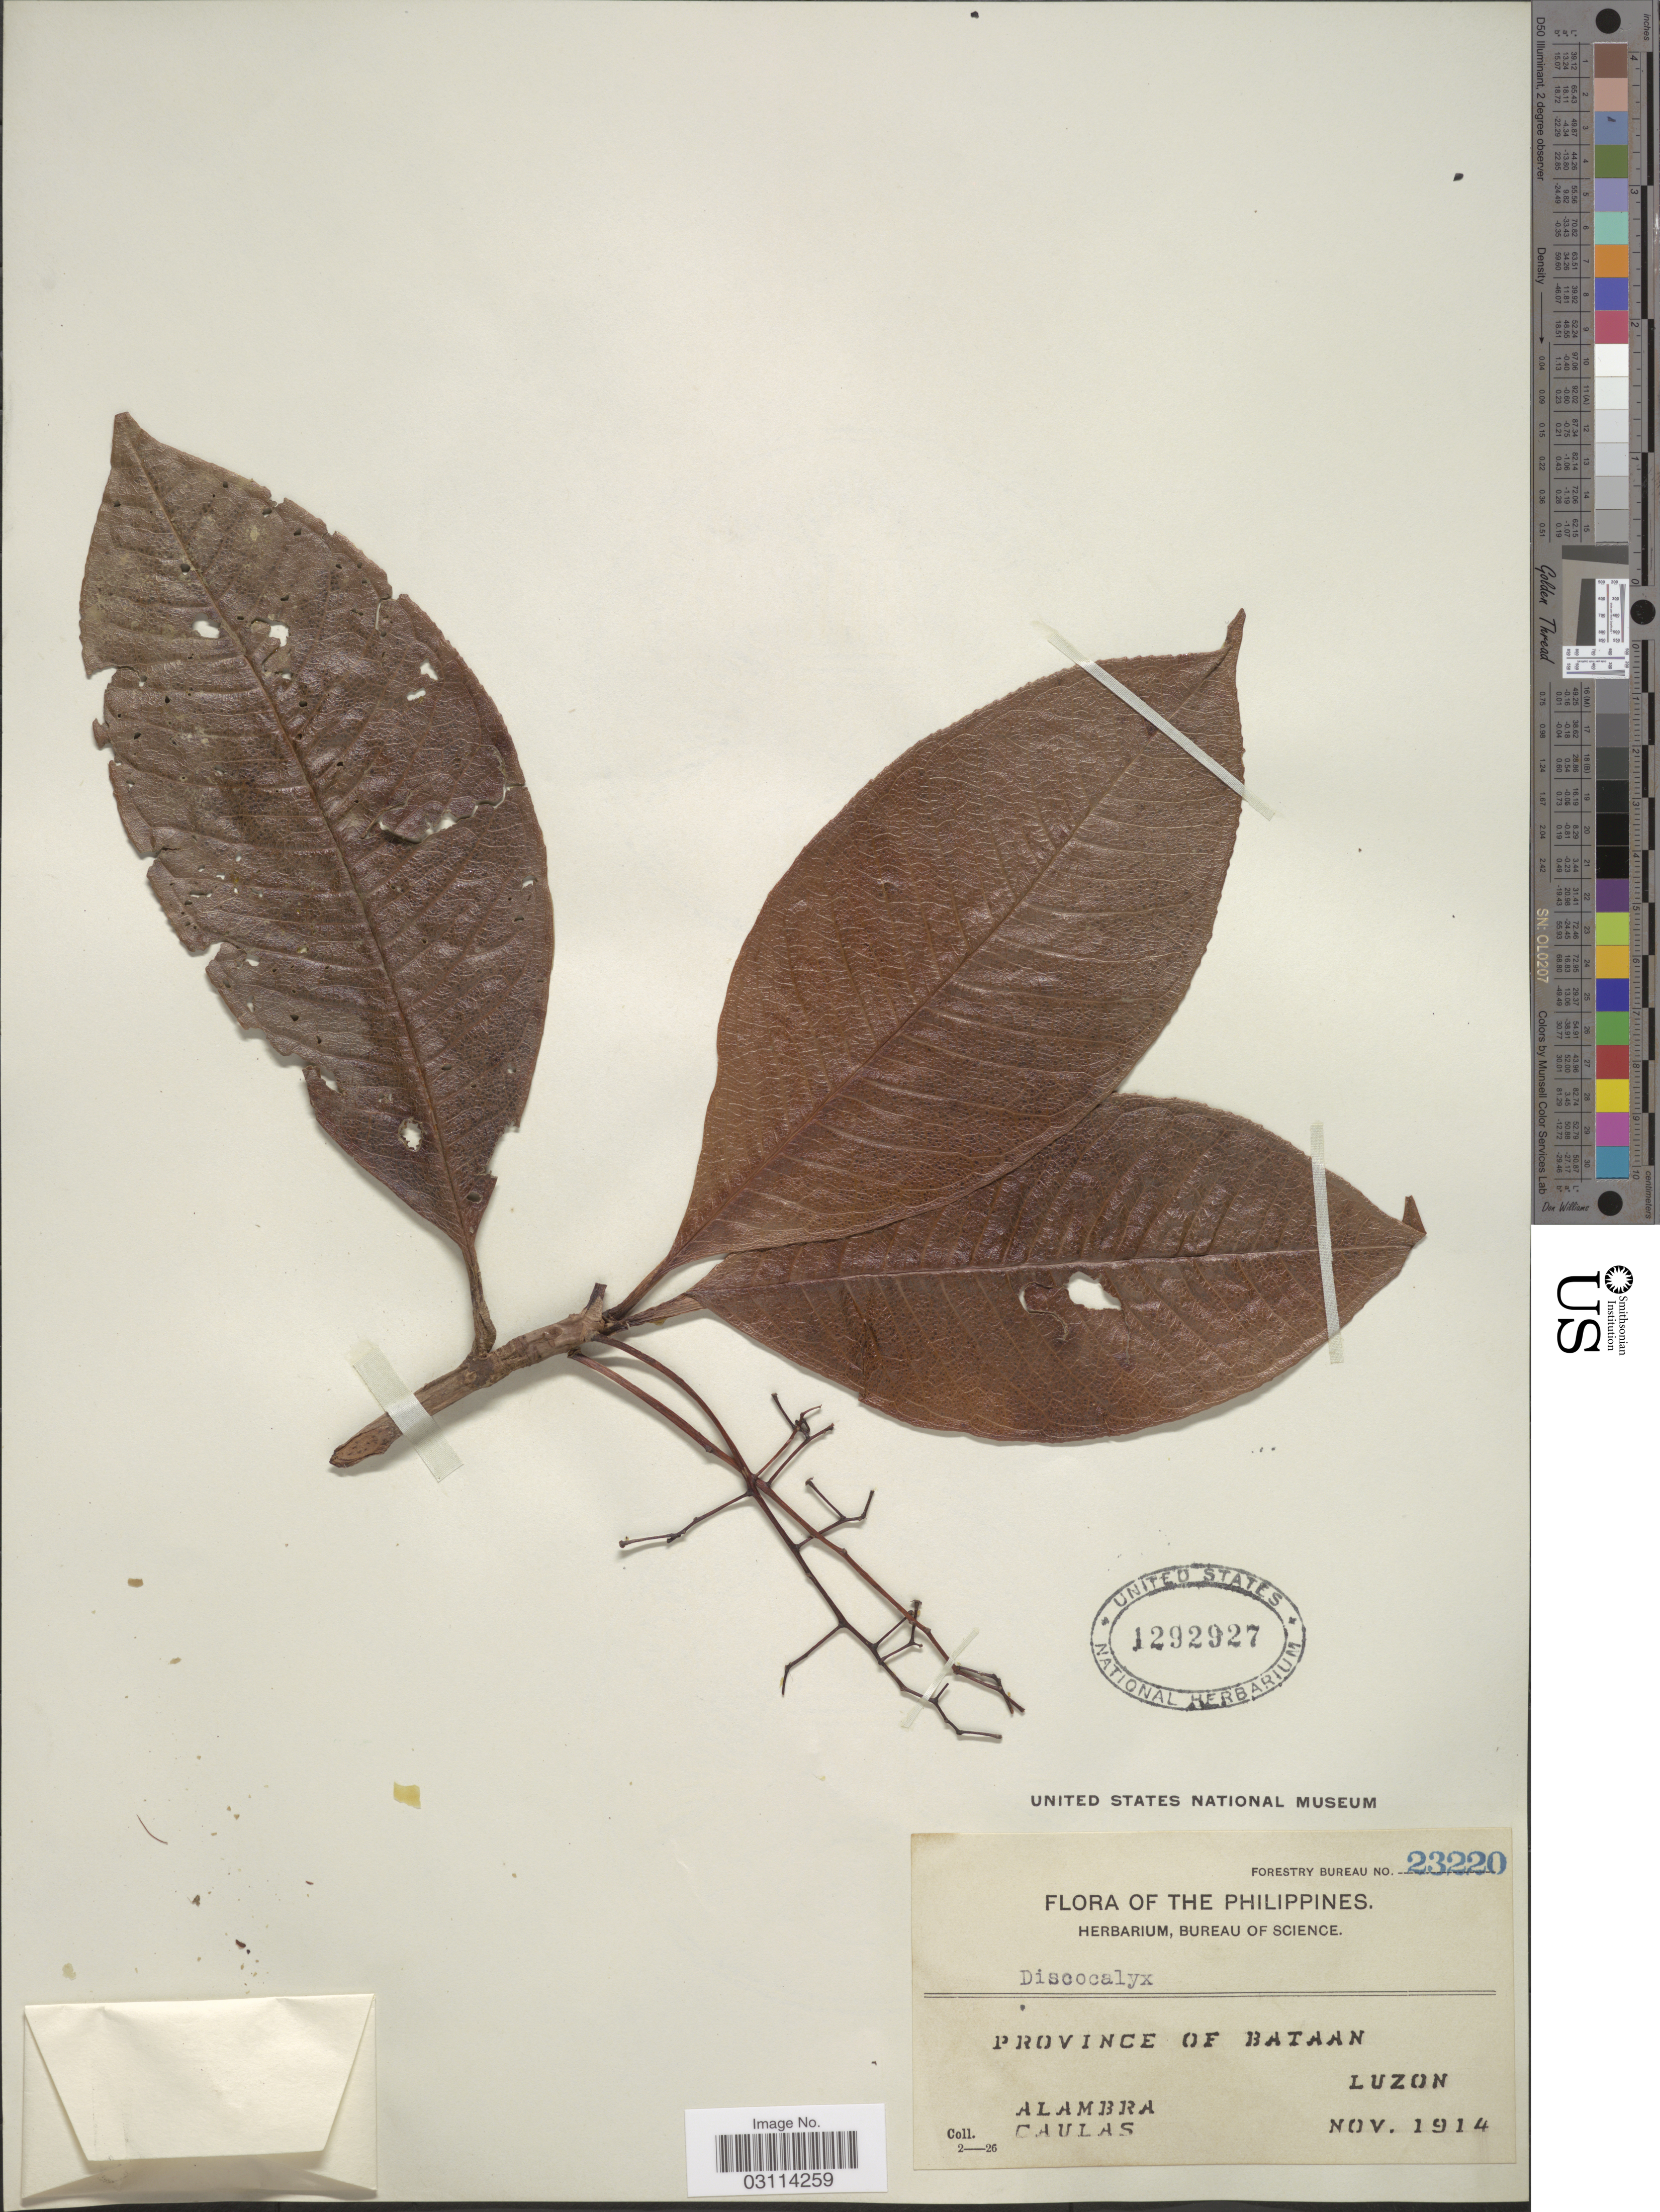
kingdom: Plantae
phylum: Tracheophyta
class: Magnoliopsida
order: Ericales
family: Primulaceae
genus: Discocalyx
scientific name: Discocalyx sp.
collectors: -. Alambra & Caulas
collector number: Forestry Bureau 23220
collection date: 1914-11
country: Philippines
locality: Province of Bataan, Luzon.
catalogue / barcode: US 1292927